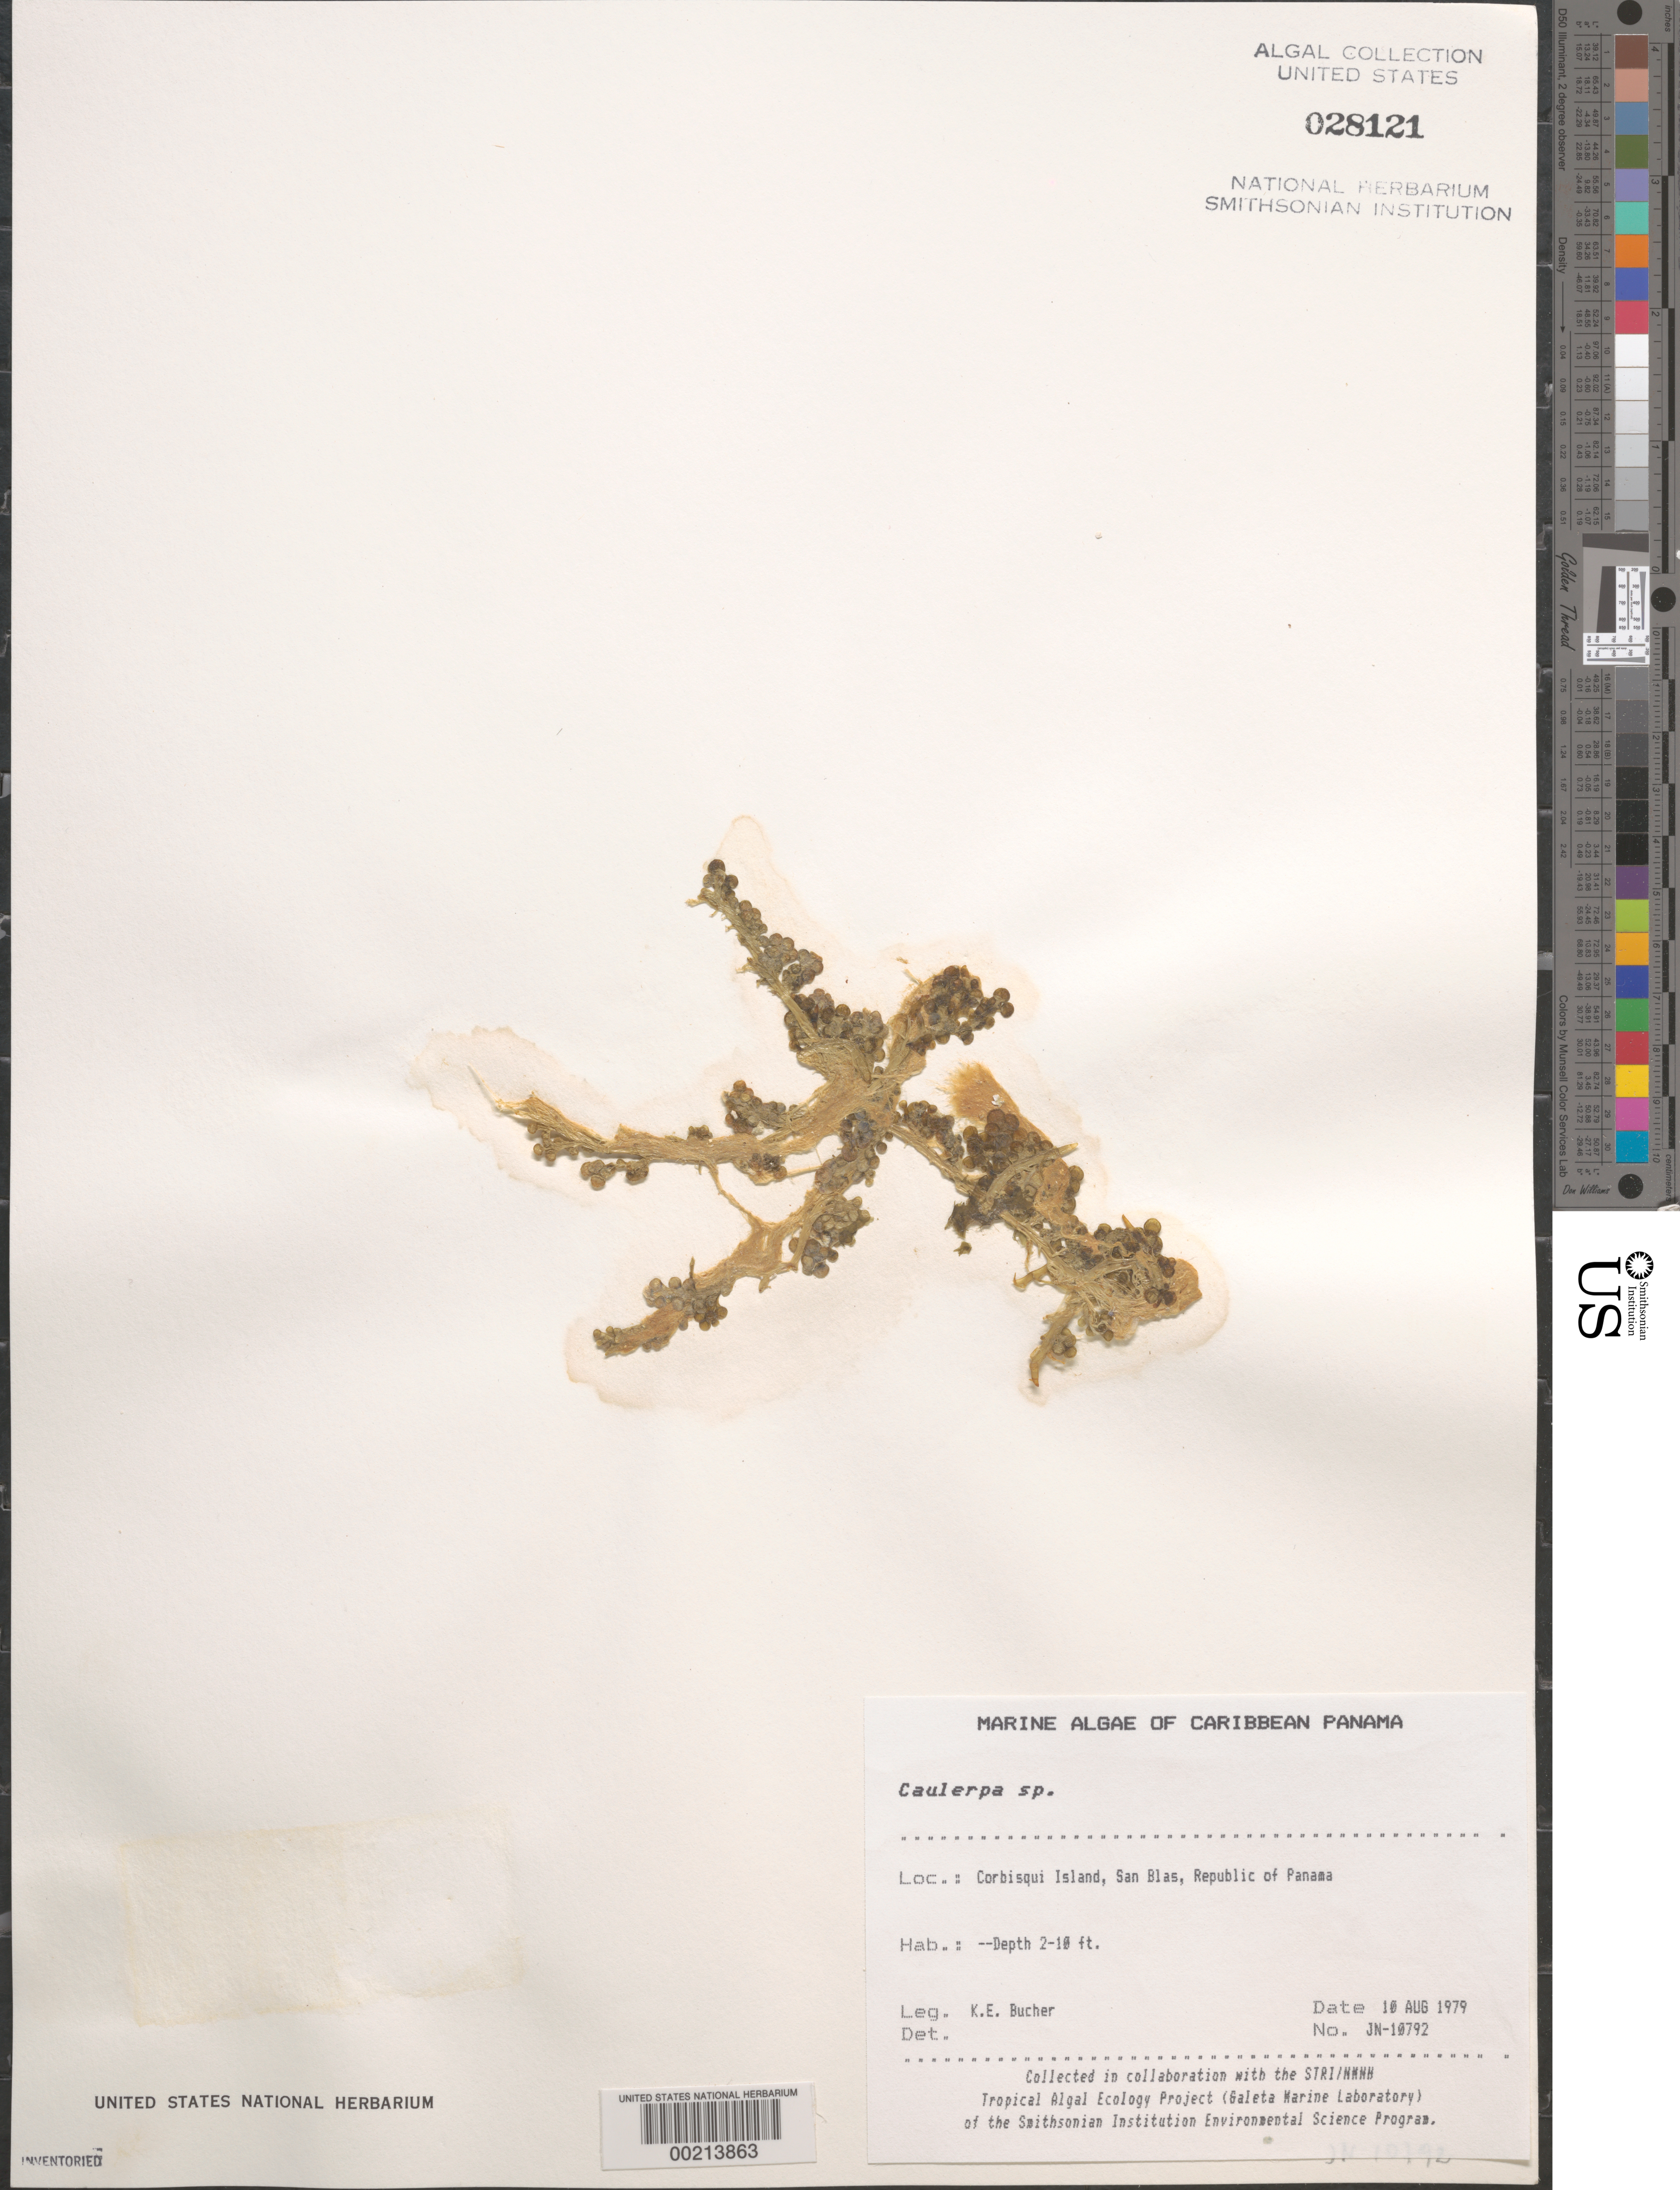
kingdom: Plantae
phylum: Chlorophyta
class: Ulvophyceae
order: Bryopsidales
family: Caulerpaceae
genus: Caulerpa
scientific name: Caulerpa sp.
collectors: K. E. Bucher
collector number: JN-10792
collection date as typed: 10 Aug 1979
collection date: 1979-08-10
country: Panama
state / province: Kuna Yala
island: Corbisqui Island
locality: San Blas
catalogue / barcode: US 28121